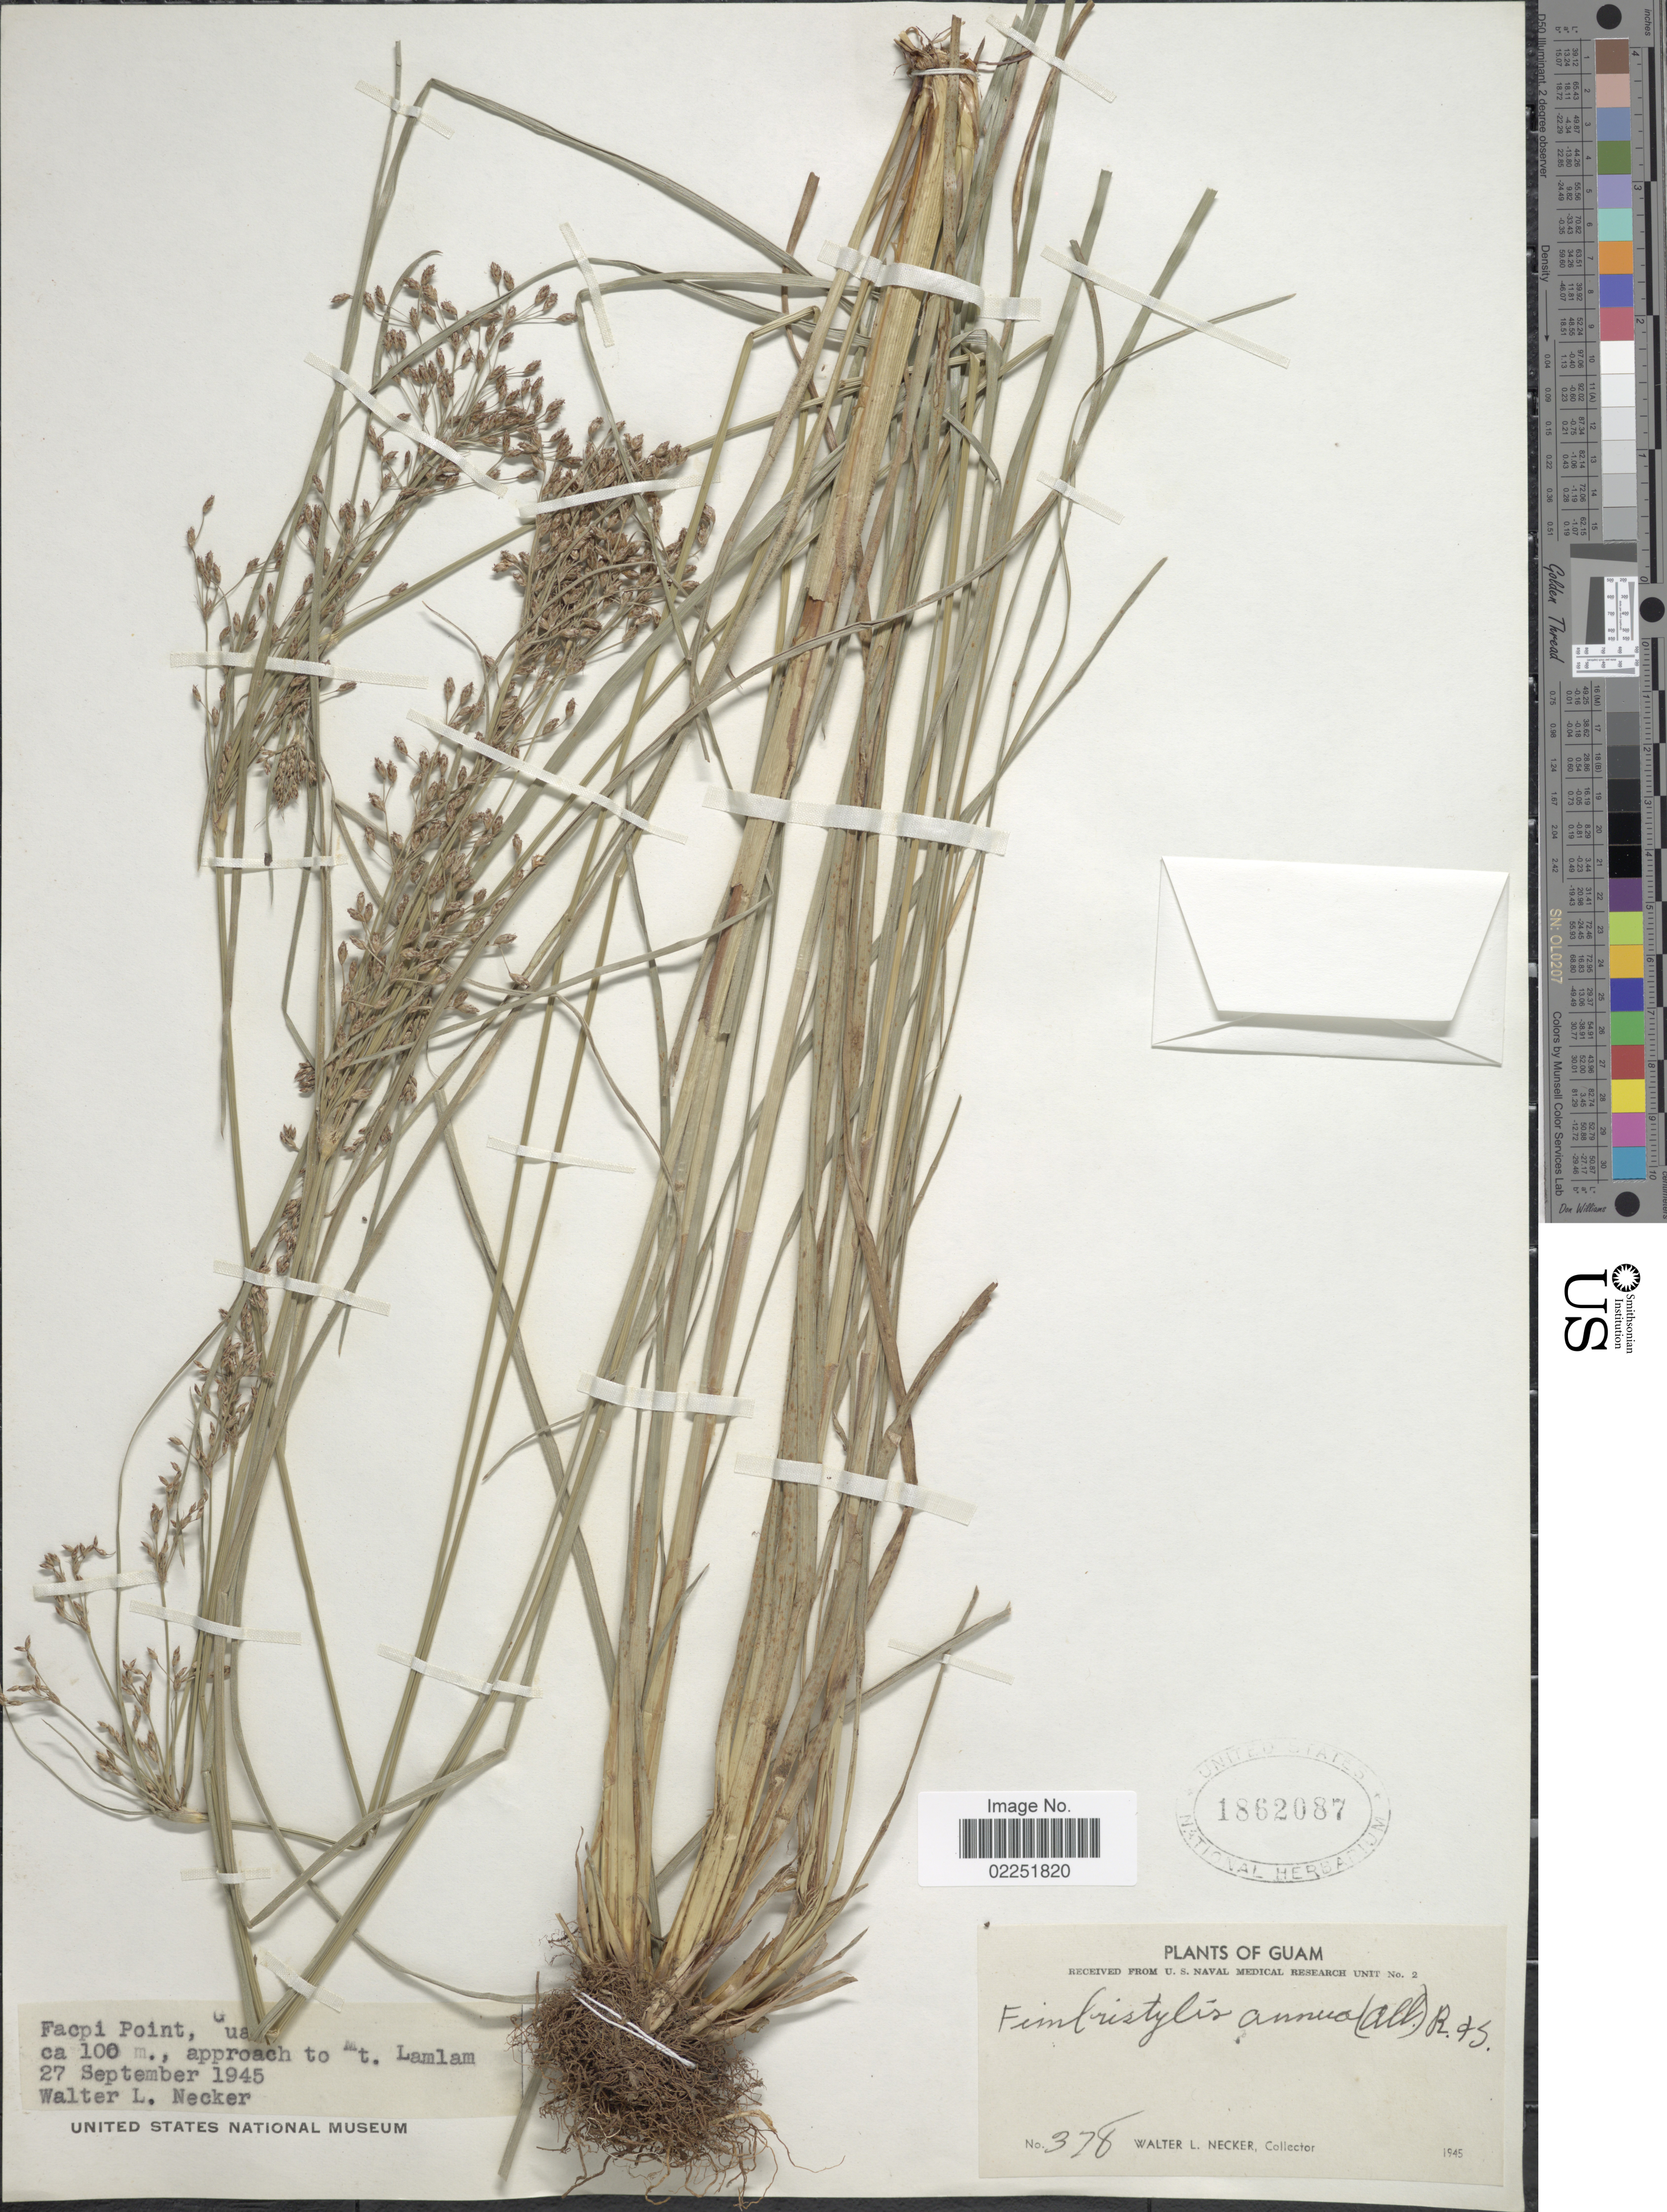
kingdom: Plantae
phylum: Tracheophyta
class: Liliopsida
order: Poales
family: Cyperaceae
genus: Fimbristylis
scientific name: Fimbristylis dichotoma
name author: (L.) Vahl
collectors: W. L. Necker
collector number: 378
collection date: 1945-09-27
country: Guam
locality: Facpi Point, approach to Mt. Lamlam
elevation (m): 100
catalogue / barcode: US 1862087